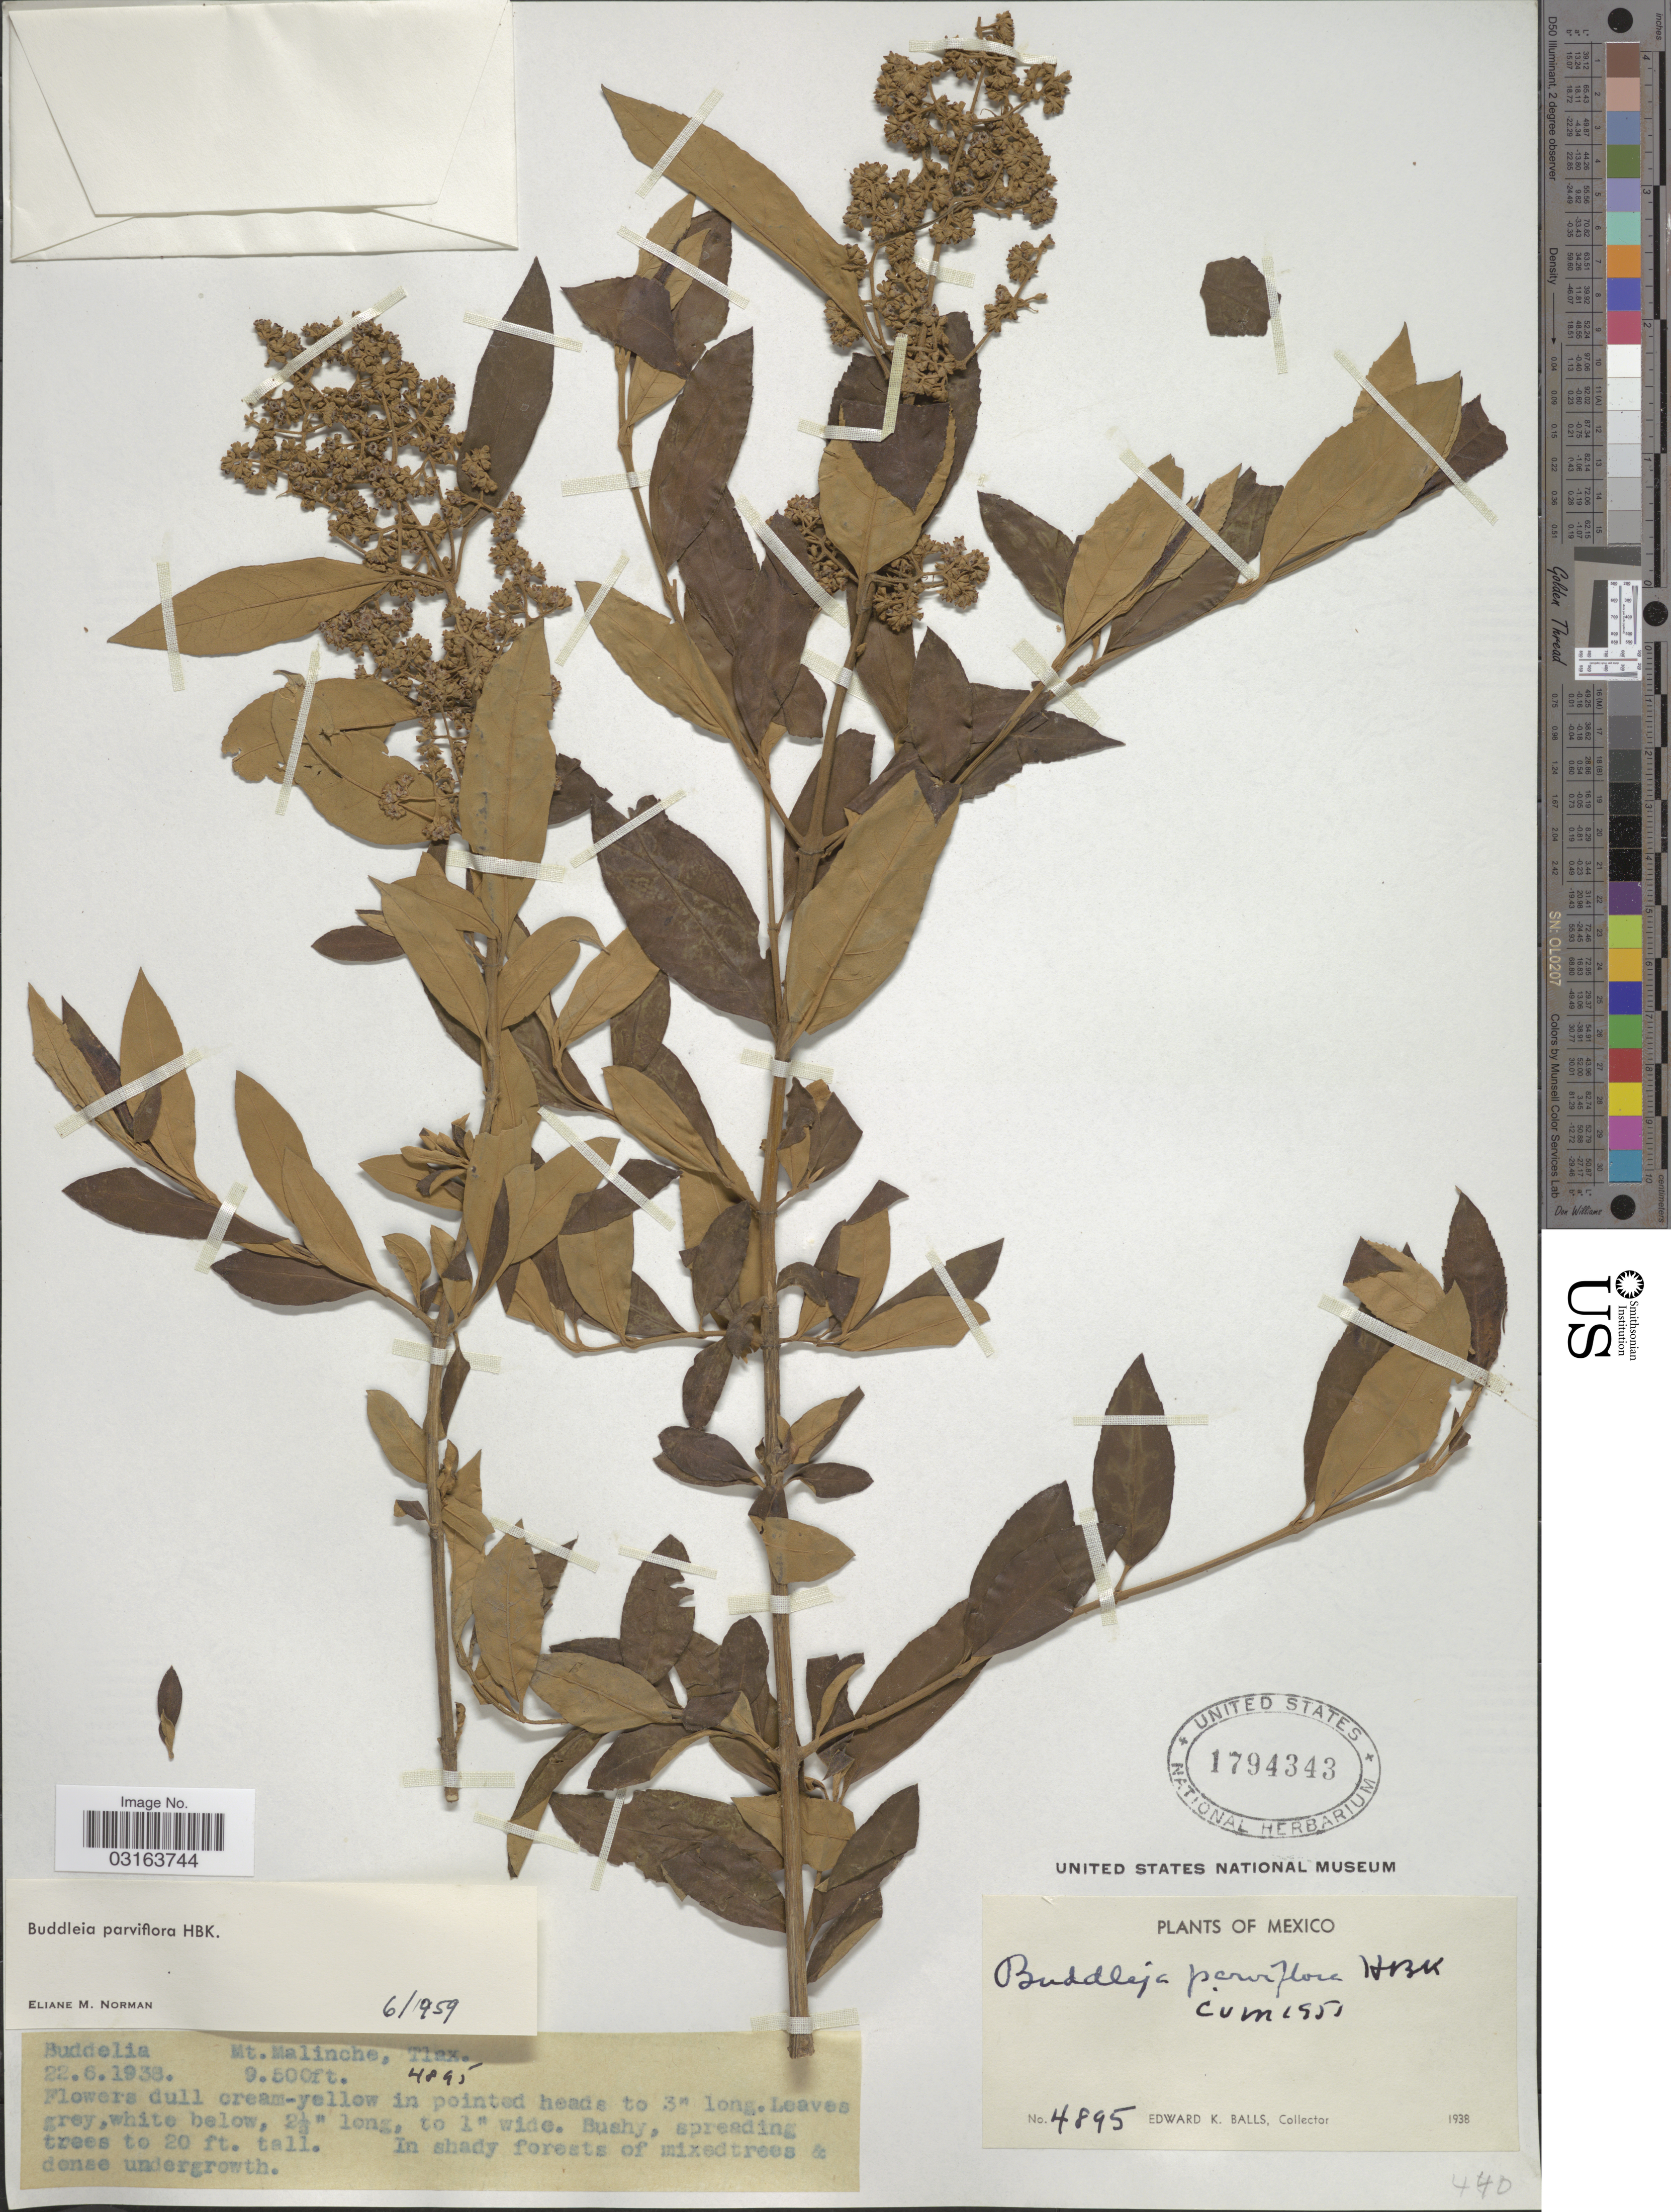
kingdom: Plantae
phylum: Tracheophyta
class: Magnoliopsida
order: Lamiales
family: Scrophulariaceae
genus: Buddleja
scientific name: Buddleja parviflora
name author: Kunth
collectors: E. K. Balls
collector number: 4895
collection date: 1938-06-22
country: Mexico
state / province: Tlaxcala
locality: Mt. Malinche.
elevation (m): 2896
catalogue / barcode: US 1794343